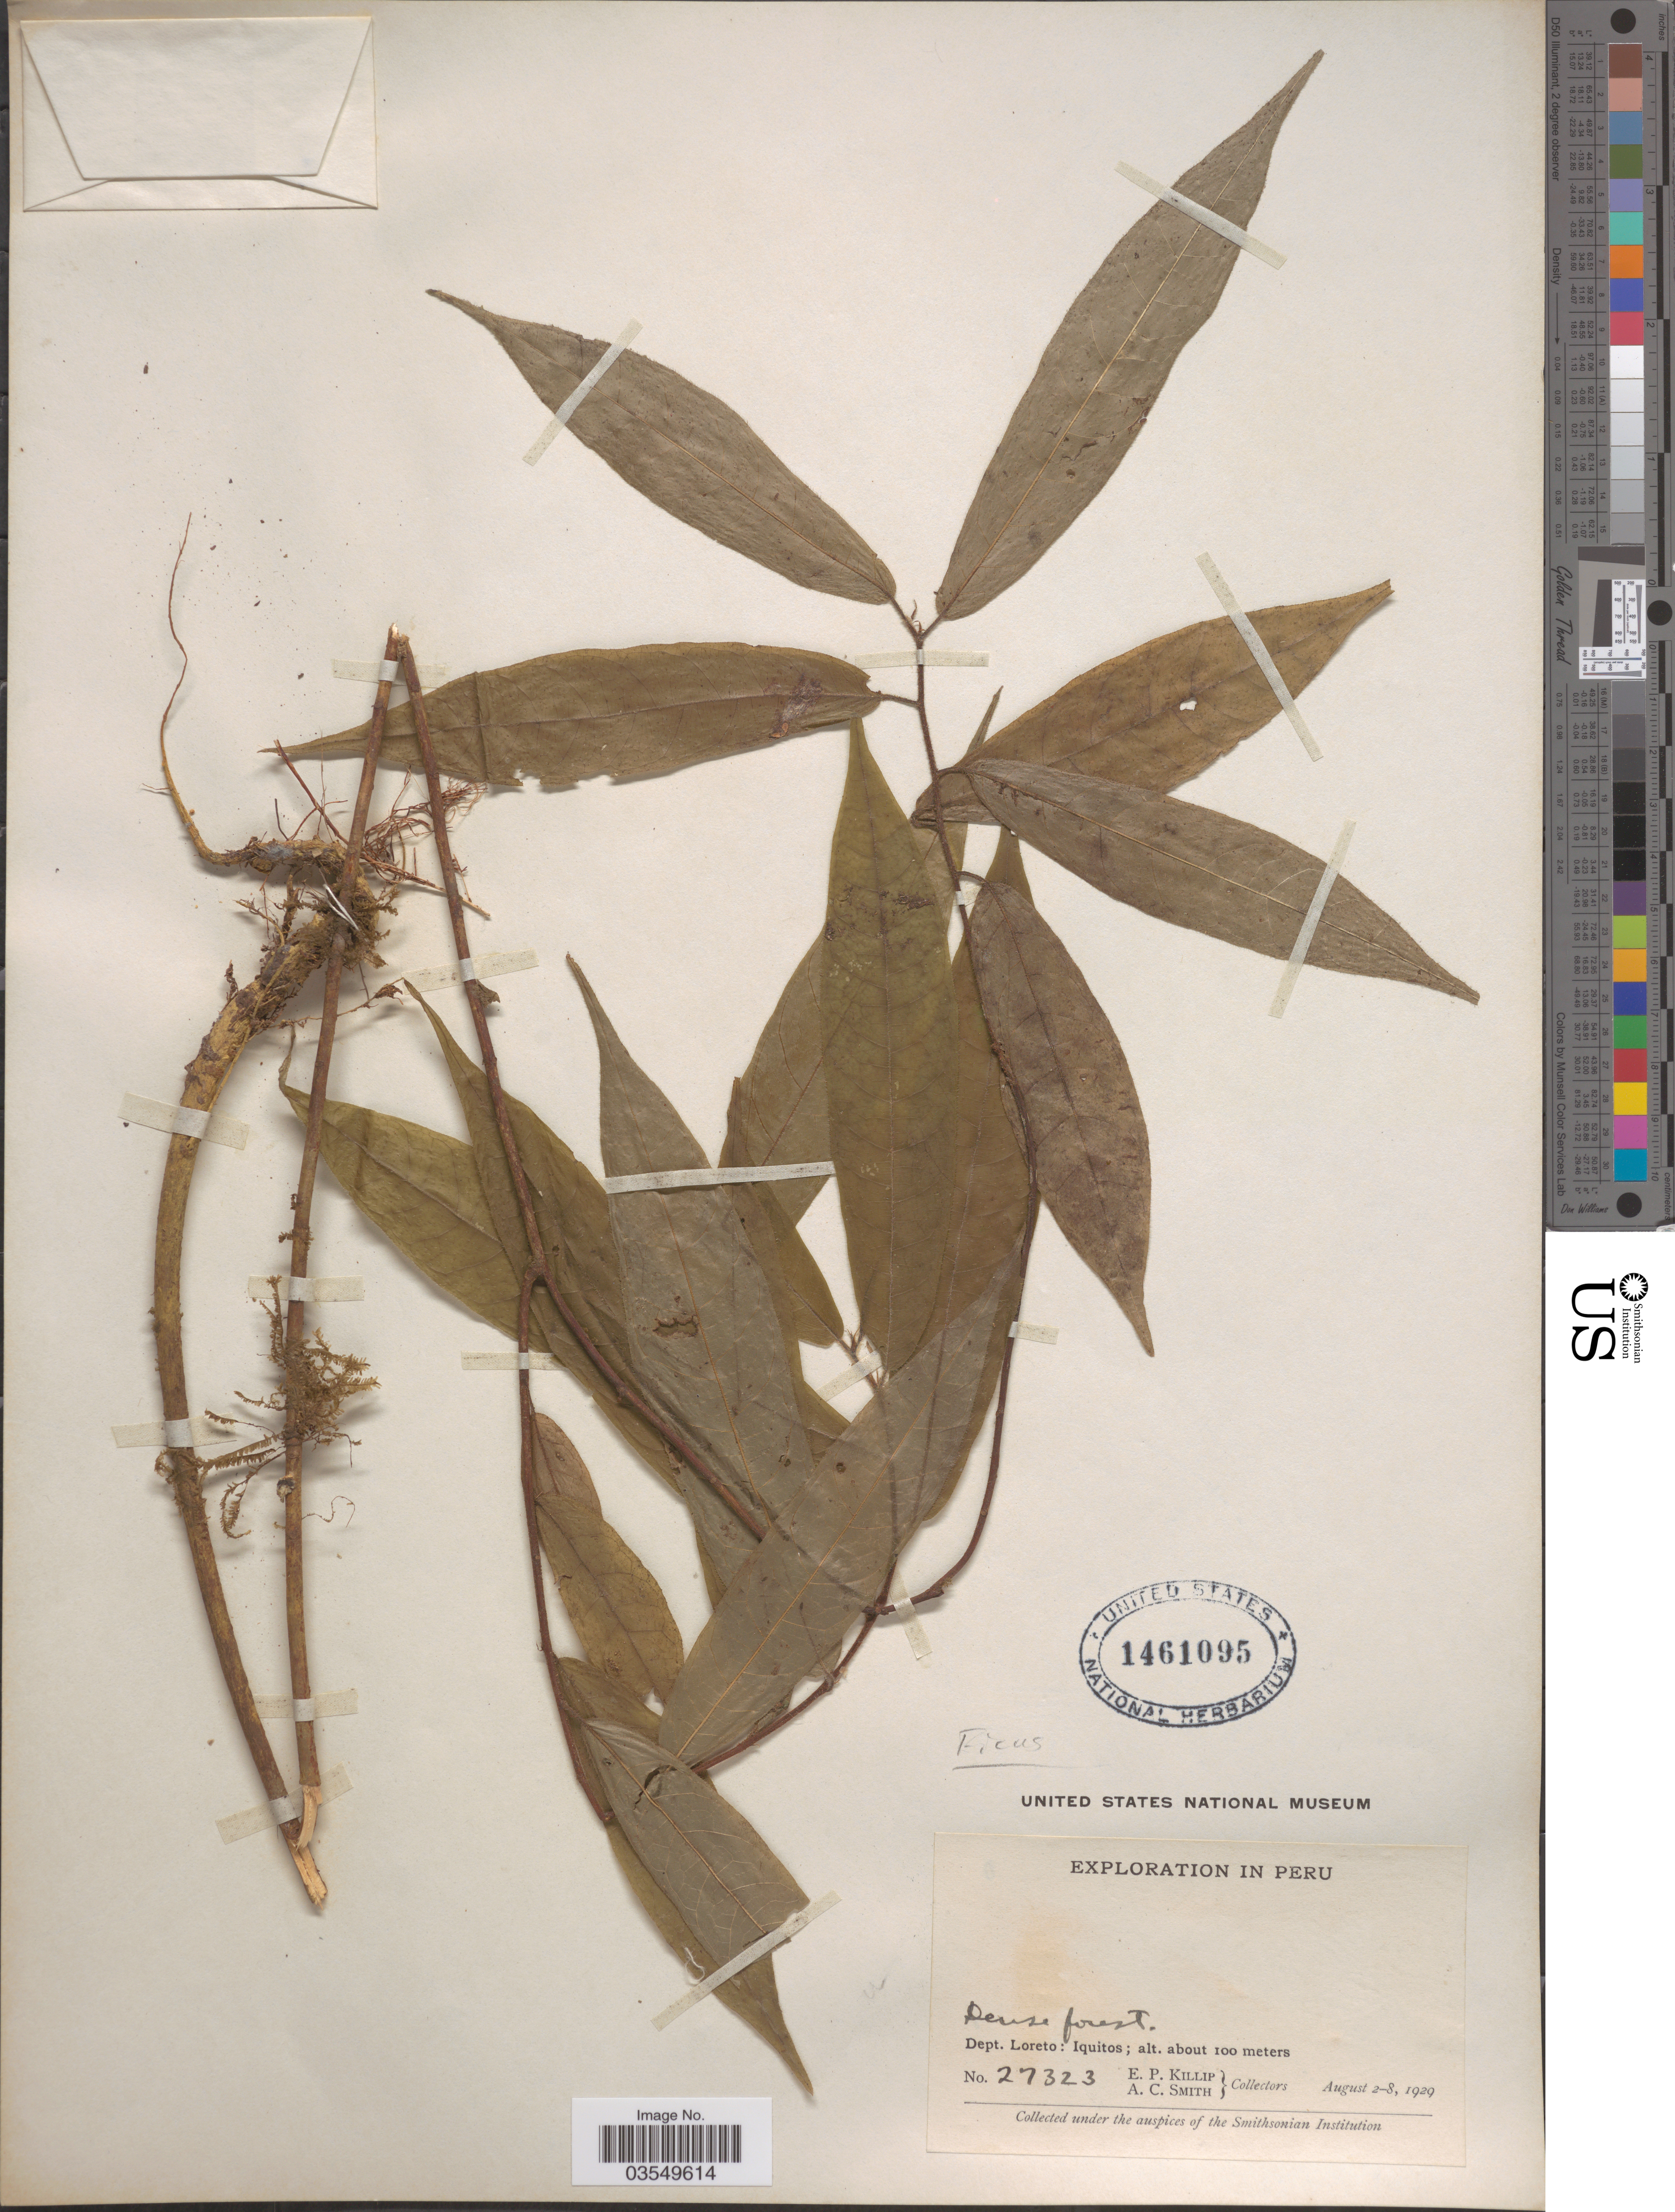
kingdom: Plantae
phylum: Tracheophyta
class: Magnoliopsida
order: Rosales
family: Moraceae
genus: Ficus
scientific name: Ficus sp.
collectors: E. P. Killip & A. C. Smith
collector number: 27323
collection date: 1929-08-02/1929-08-08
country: Peru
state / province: Loreto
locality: Dept. Loreto: Iquitos.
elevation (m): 100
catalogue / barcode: US 1461095